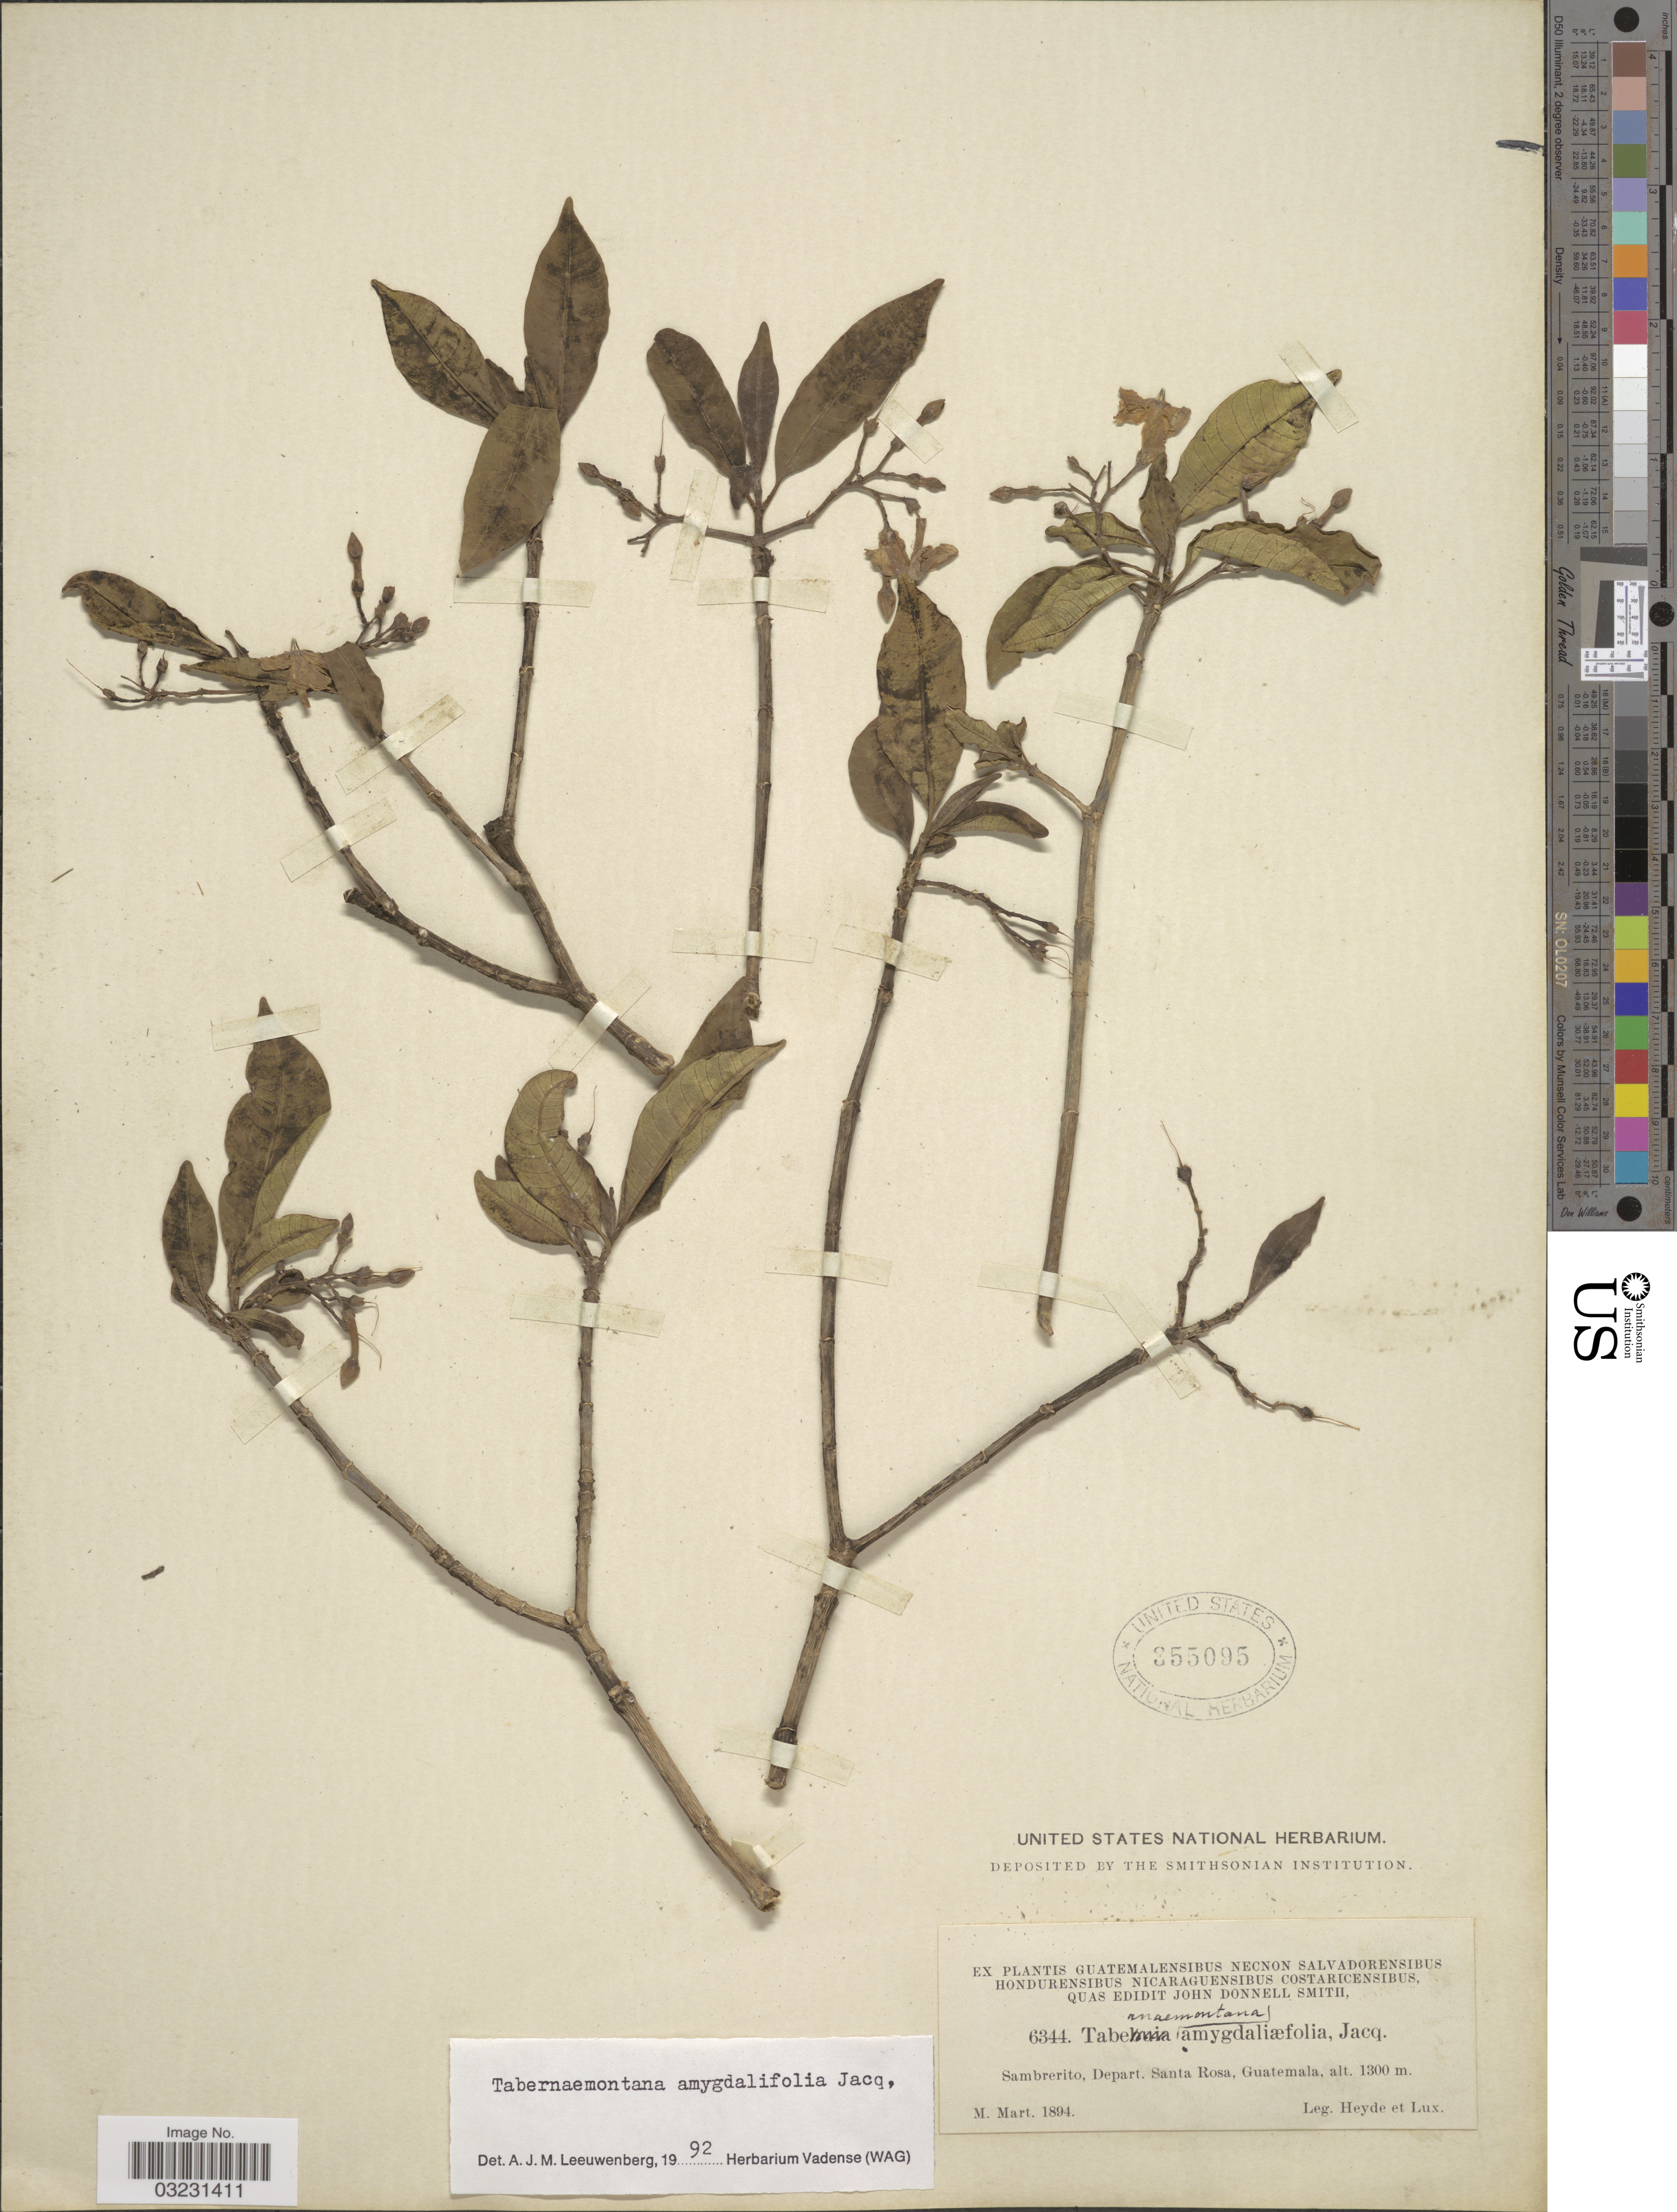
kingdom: Plantae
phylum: Tracheophyta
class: Magnoliopsida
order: Gentianales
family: Apocynaceae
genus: Tabernaemontana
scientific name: Tabernaemontana amygdalifolia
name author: Jacq.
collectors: Heyde & Lux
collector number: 6344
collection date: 1894-03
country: Guatemala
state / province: Santa Rosa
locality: Sambrerito, Depart. Santa Rosa.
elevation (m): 1300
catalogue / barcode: US 355095